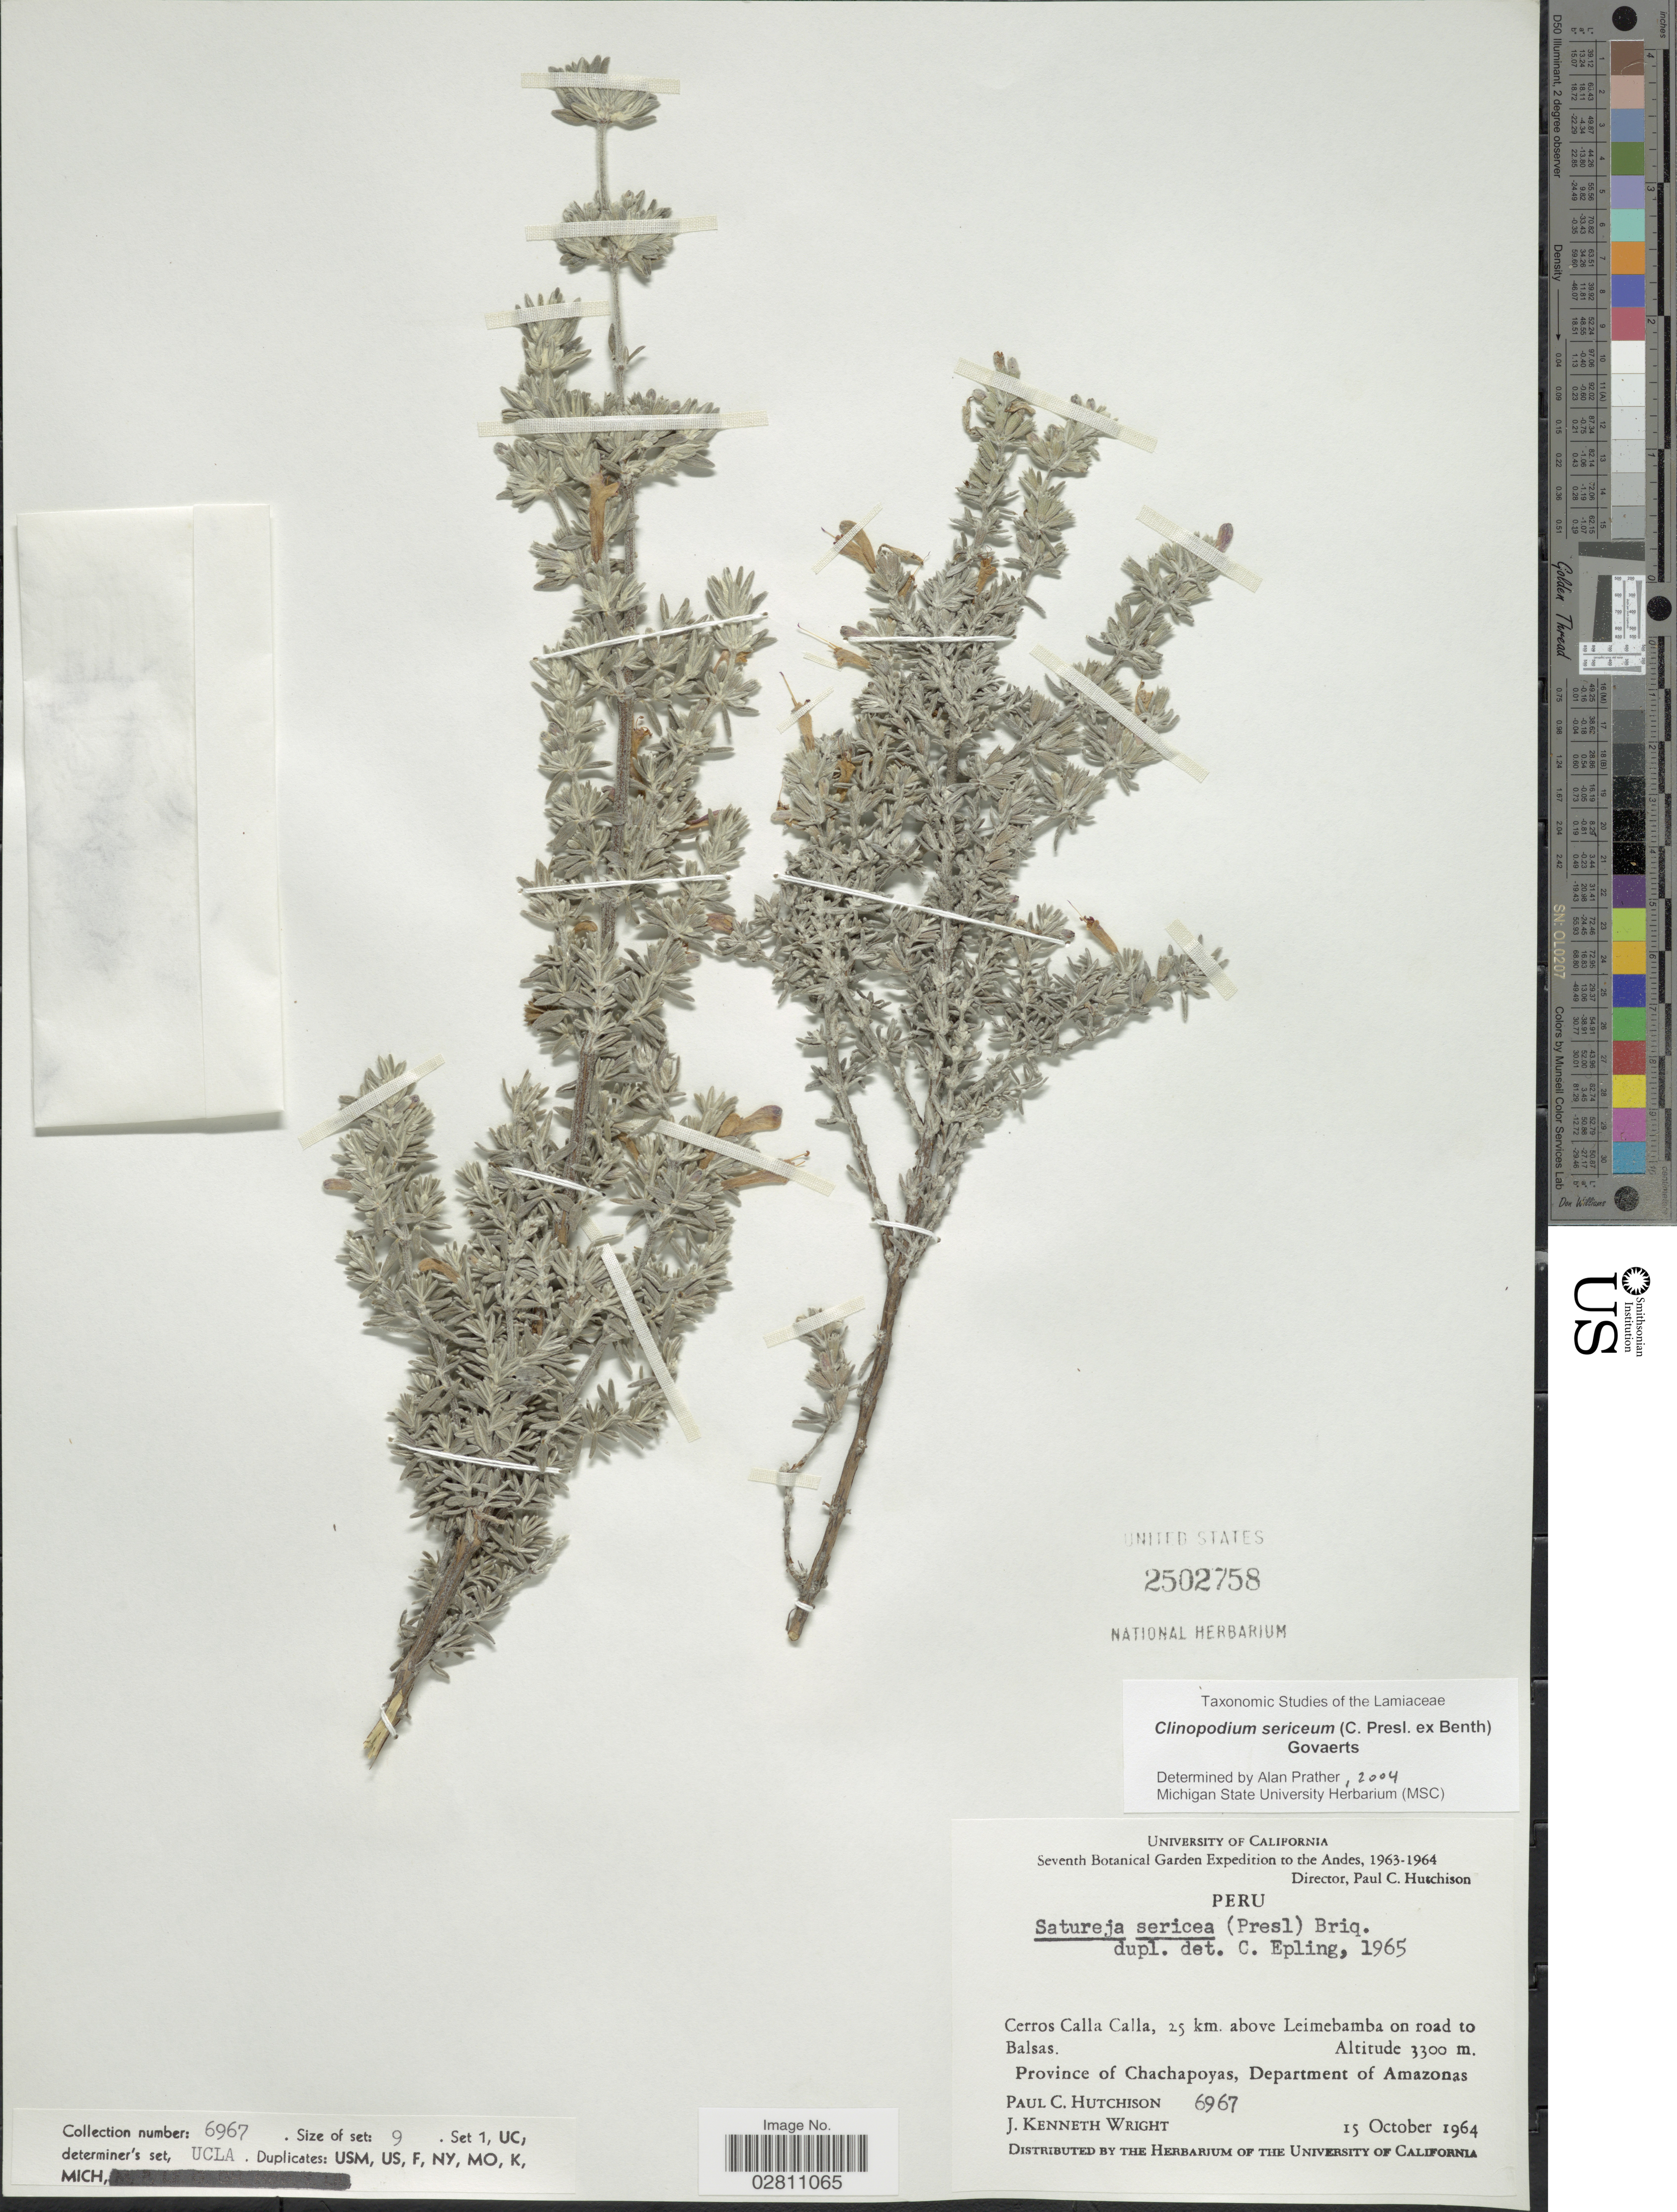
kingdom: Plantae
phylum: Tracheophyta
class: Magnoliopsida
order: Lamiales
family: Lamiaceae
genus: Clinopodium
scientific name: Clinopodium sericeum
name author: (C. Presl ex Benth.) Govaerts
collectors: P. C. Hutchison & J. K. Wright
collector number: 6967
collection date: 1964-10-15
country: Peru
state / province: Amazonas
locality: Andes. Cerros Calla Calla, 25 km. above Leimebamba on road to Balsas, Province of Chachapoyas, Department of Amazonas.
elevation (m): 3300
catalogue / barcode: US 2502758